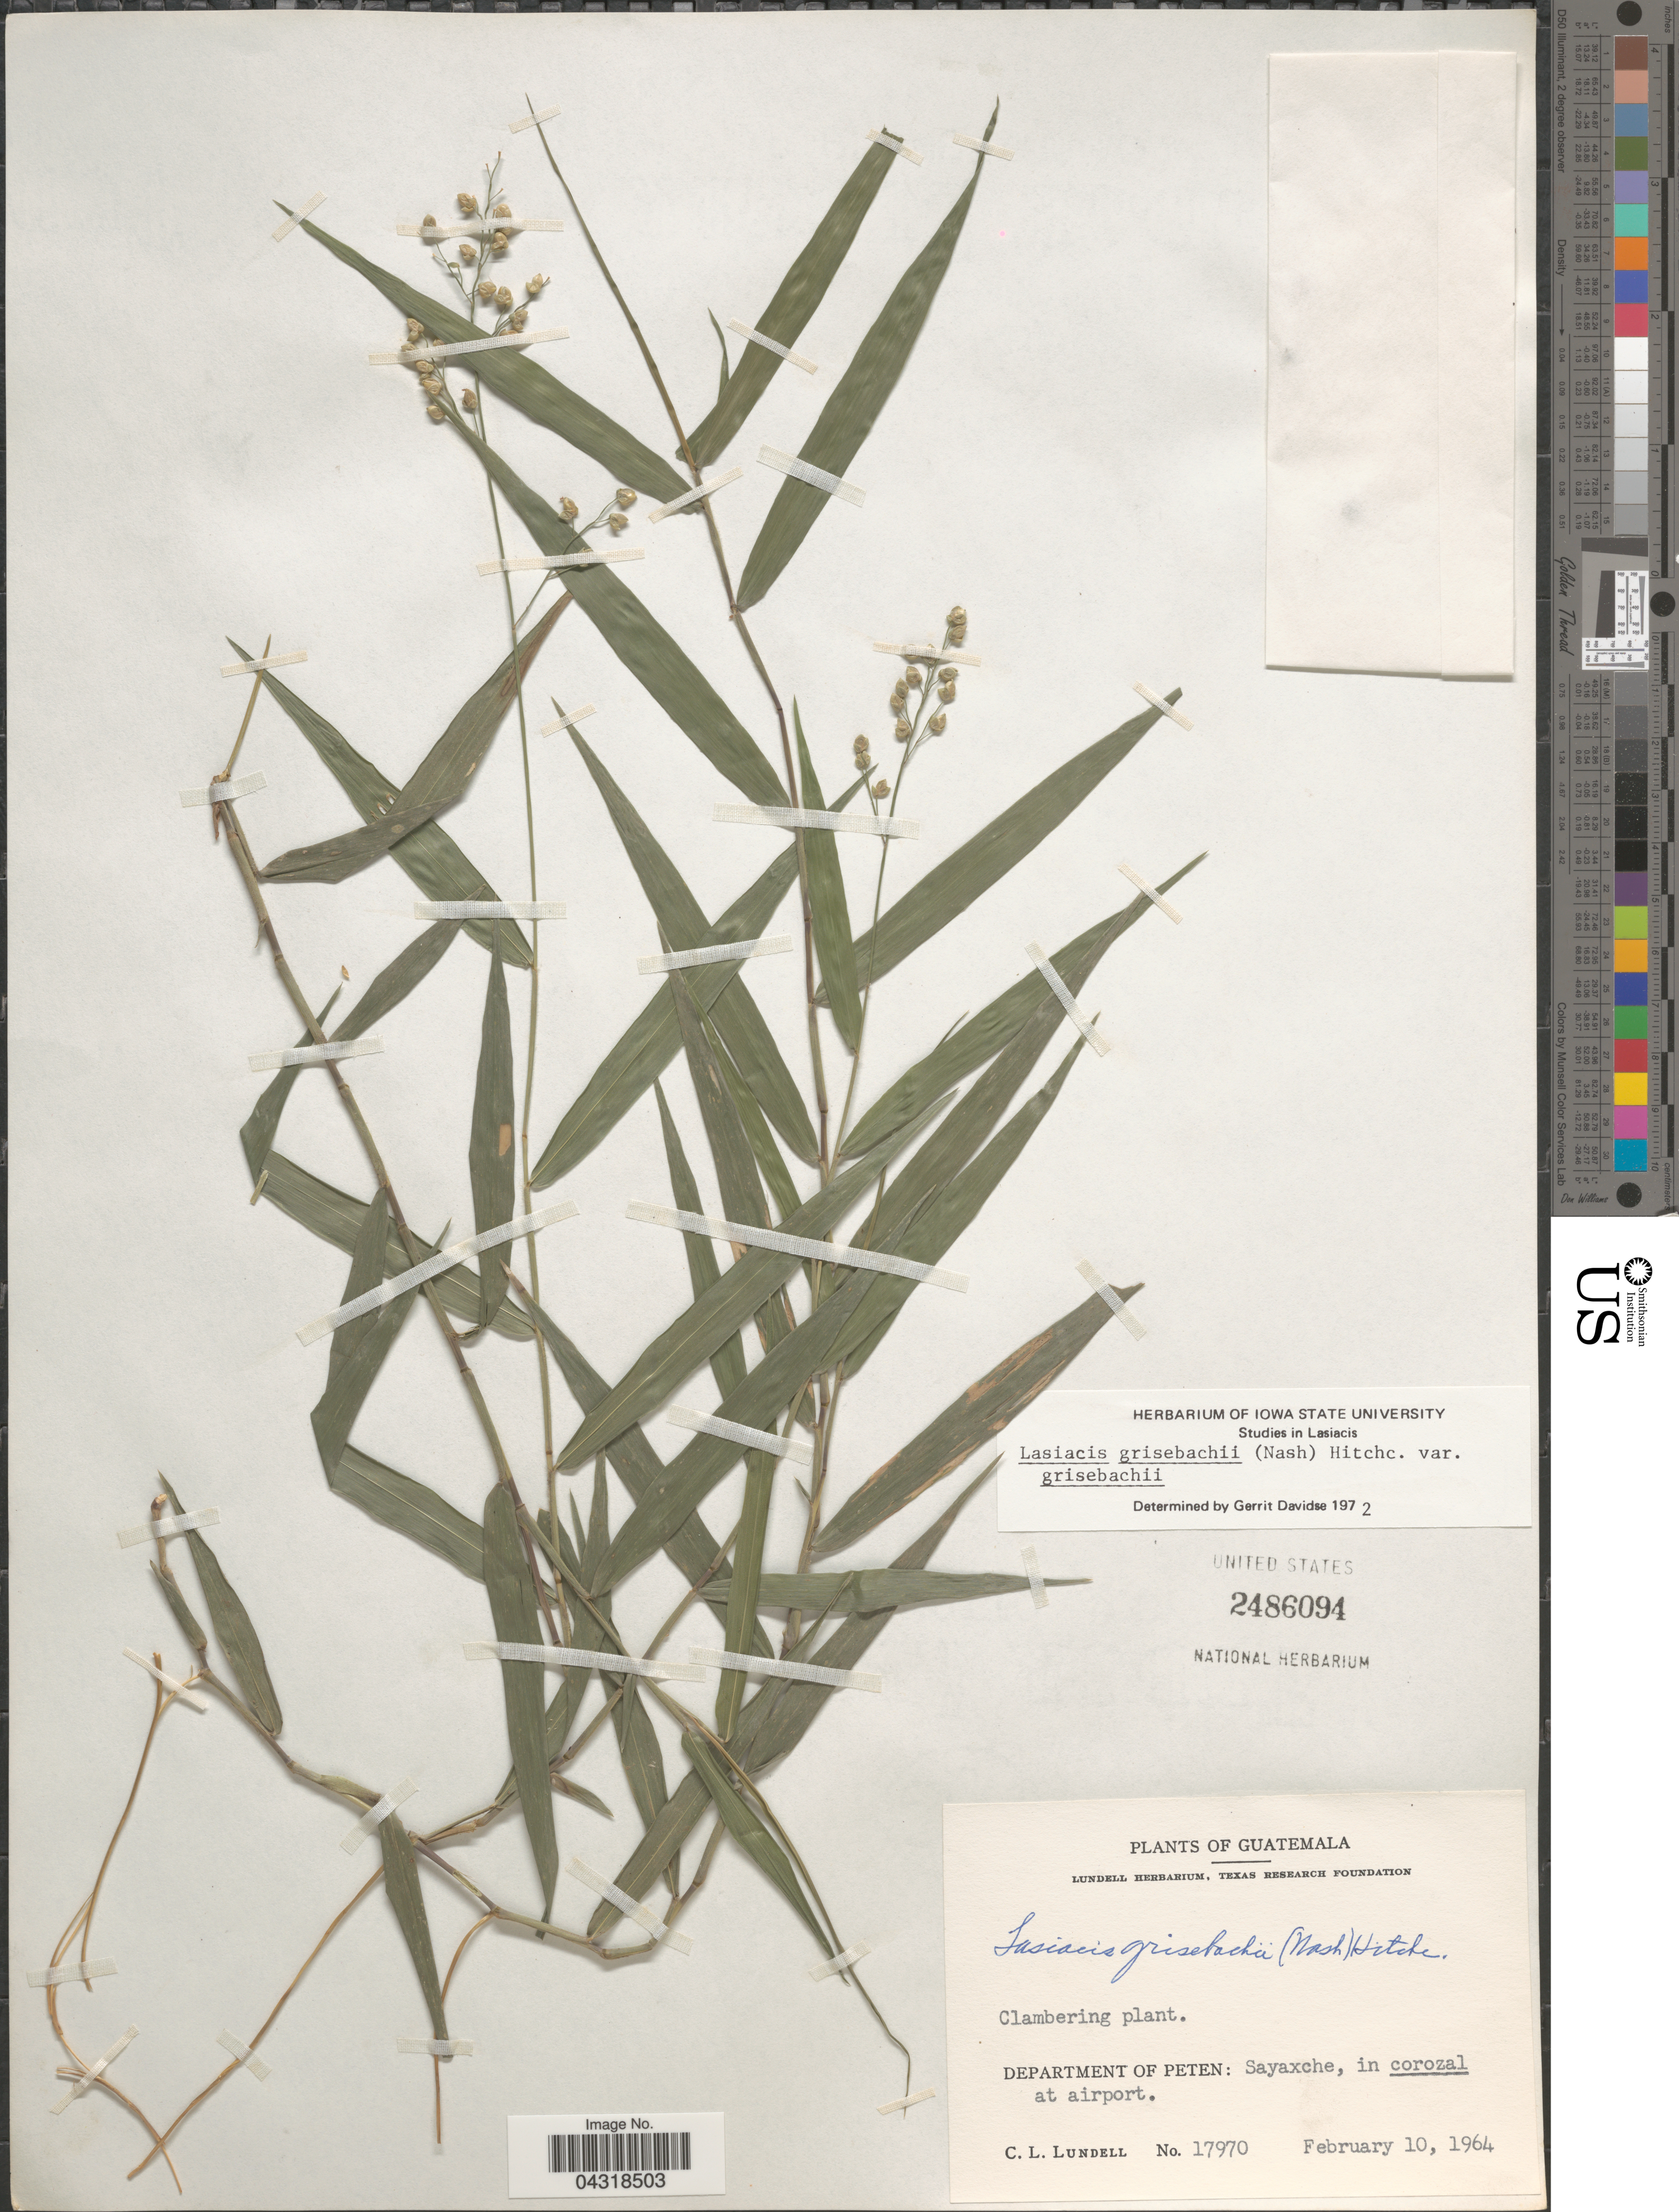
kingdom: Plantae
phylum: Tracheophyta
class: Liliopsida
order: Poales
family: Poaceae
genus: Lasiacis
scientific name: Lasiacis grisebachii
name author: (Nash) Hitchc.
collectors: C. L. Lundell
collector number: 17970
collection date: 1964-02-10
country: Guatemala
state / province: El Peten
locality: Department of Peten: Sayaxche, in corozal at airport.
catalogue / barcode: US 2486094